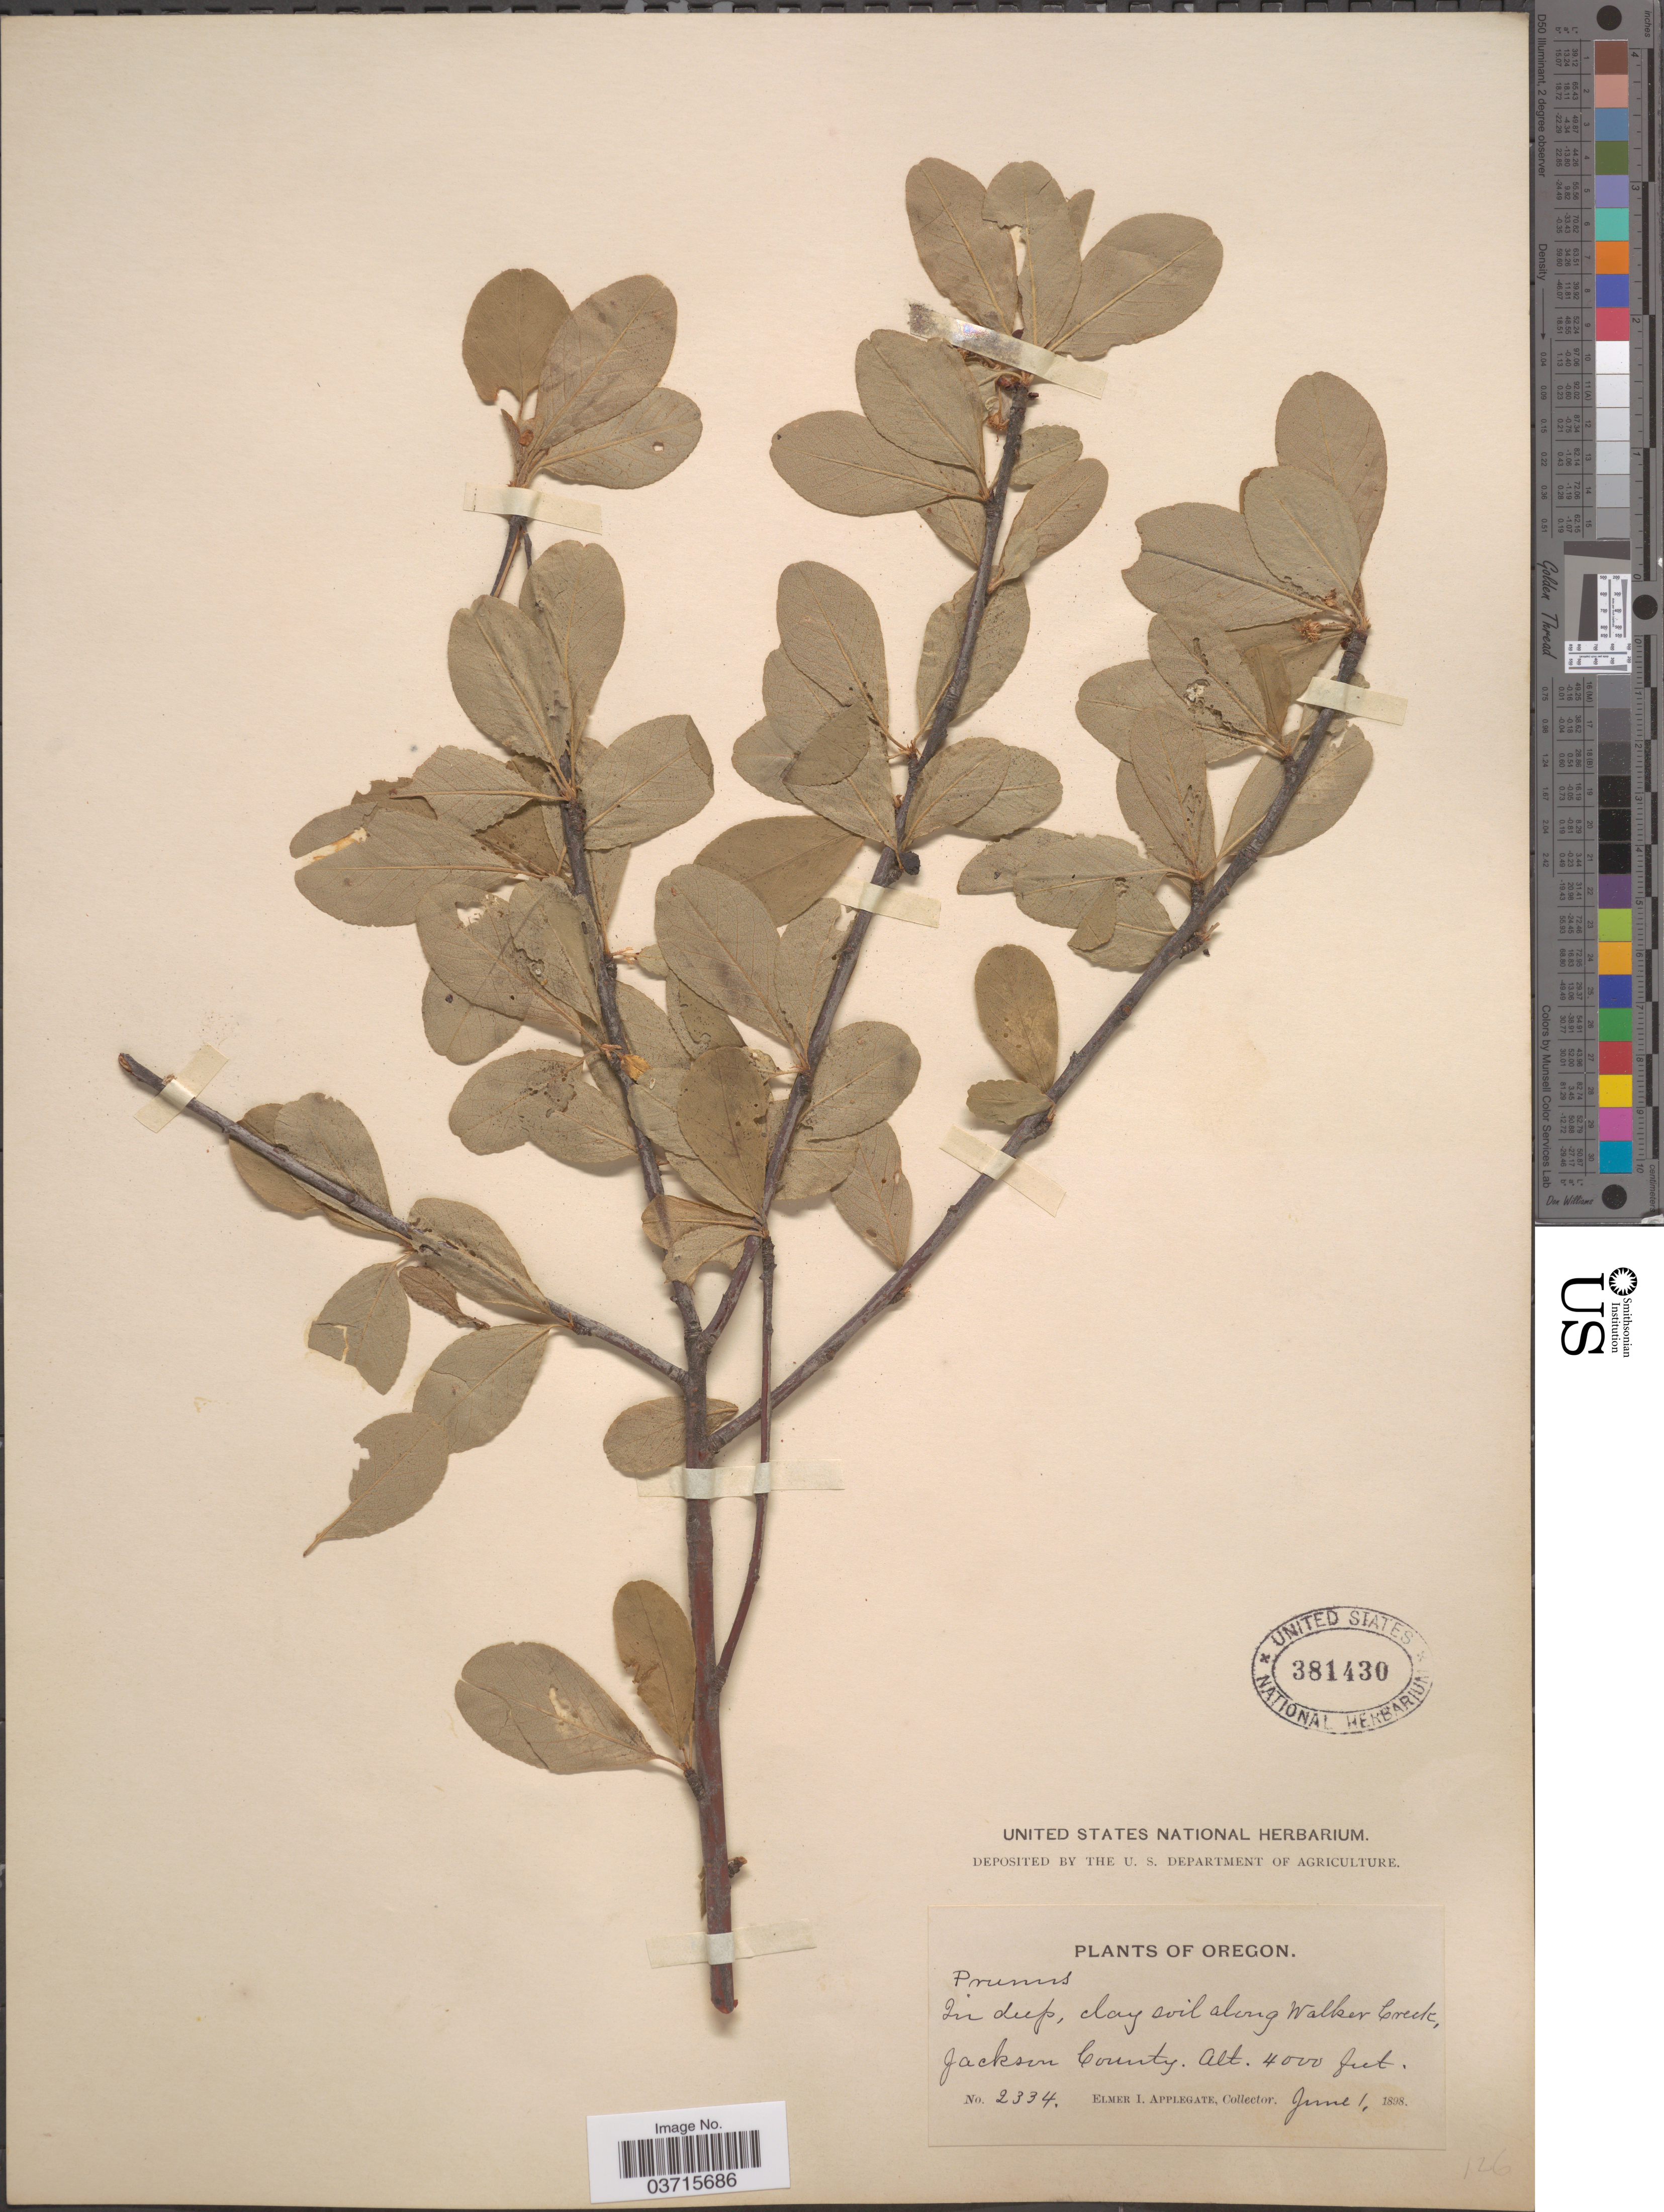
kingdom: Plantae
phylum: Tracheophyta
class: Magnoliopsida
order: Rosales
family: Rosaceae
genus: Prunus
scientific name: Prunus mollis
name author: Torr.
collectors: E. I. Applegate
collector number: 2334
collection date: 1898-06-01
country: United States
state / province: Oregon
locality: In deep, clay soil along Walker Creek, Jackson County.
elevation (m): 1219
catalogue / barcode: US 381430